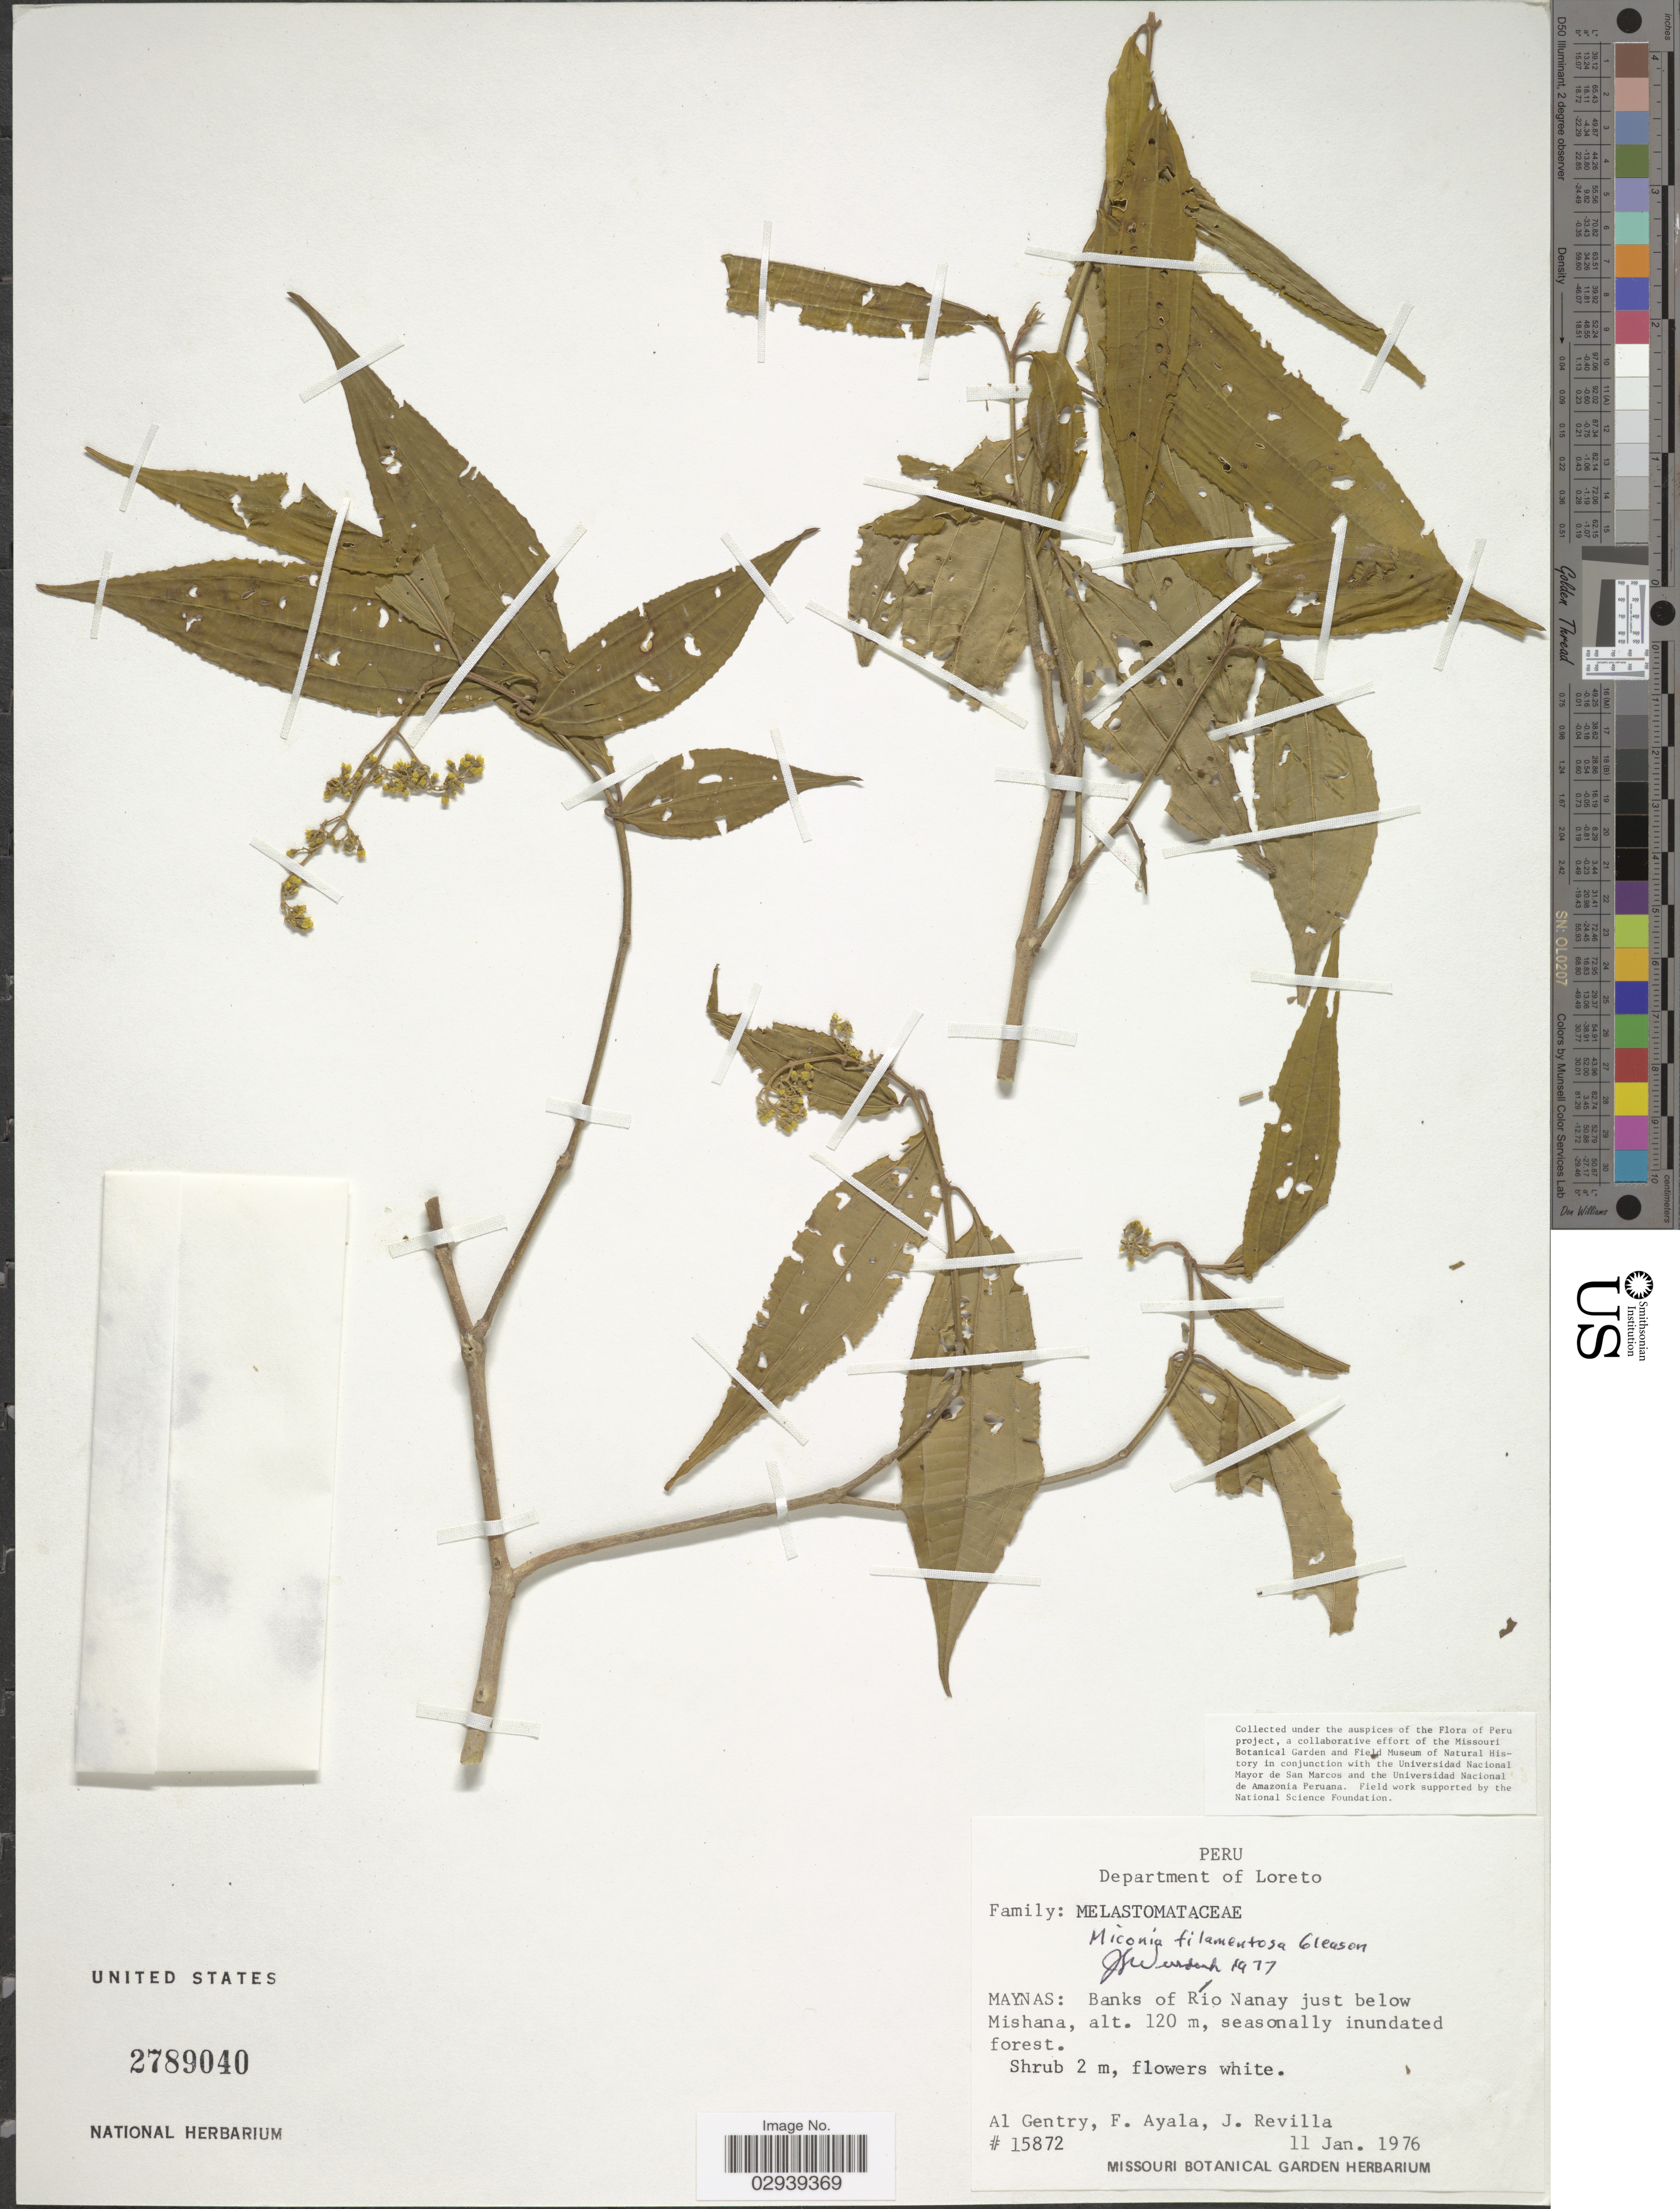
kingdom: Plantae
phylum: Tracheophyta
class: Magnoliopsida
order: Myrtales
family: Melastomataceae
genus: Miconia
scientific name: Miconia filamentosa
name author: Gleason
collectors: A. H. Gentry, F. Ayala & J. Revilla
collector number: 15872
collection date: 1976-01-11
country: Peru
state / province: Loreto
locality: Department of Loreto, Maynas: Banks of Río Nanay just below Mishana.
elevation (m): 120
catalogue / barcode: US 2789040